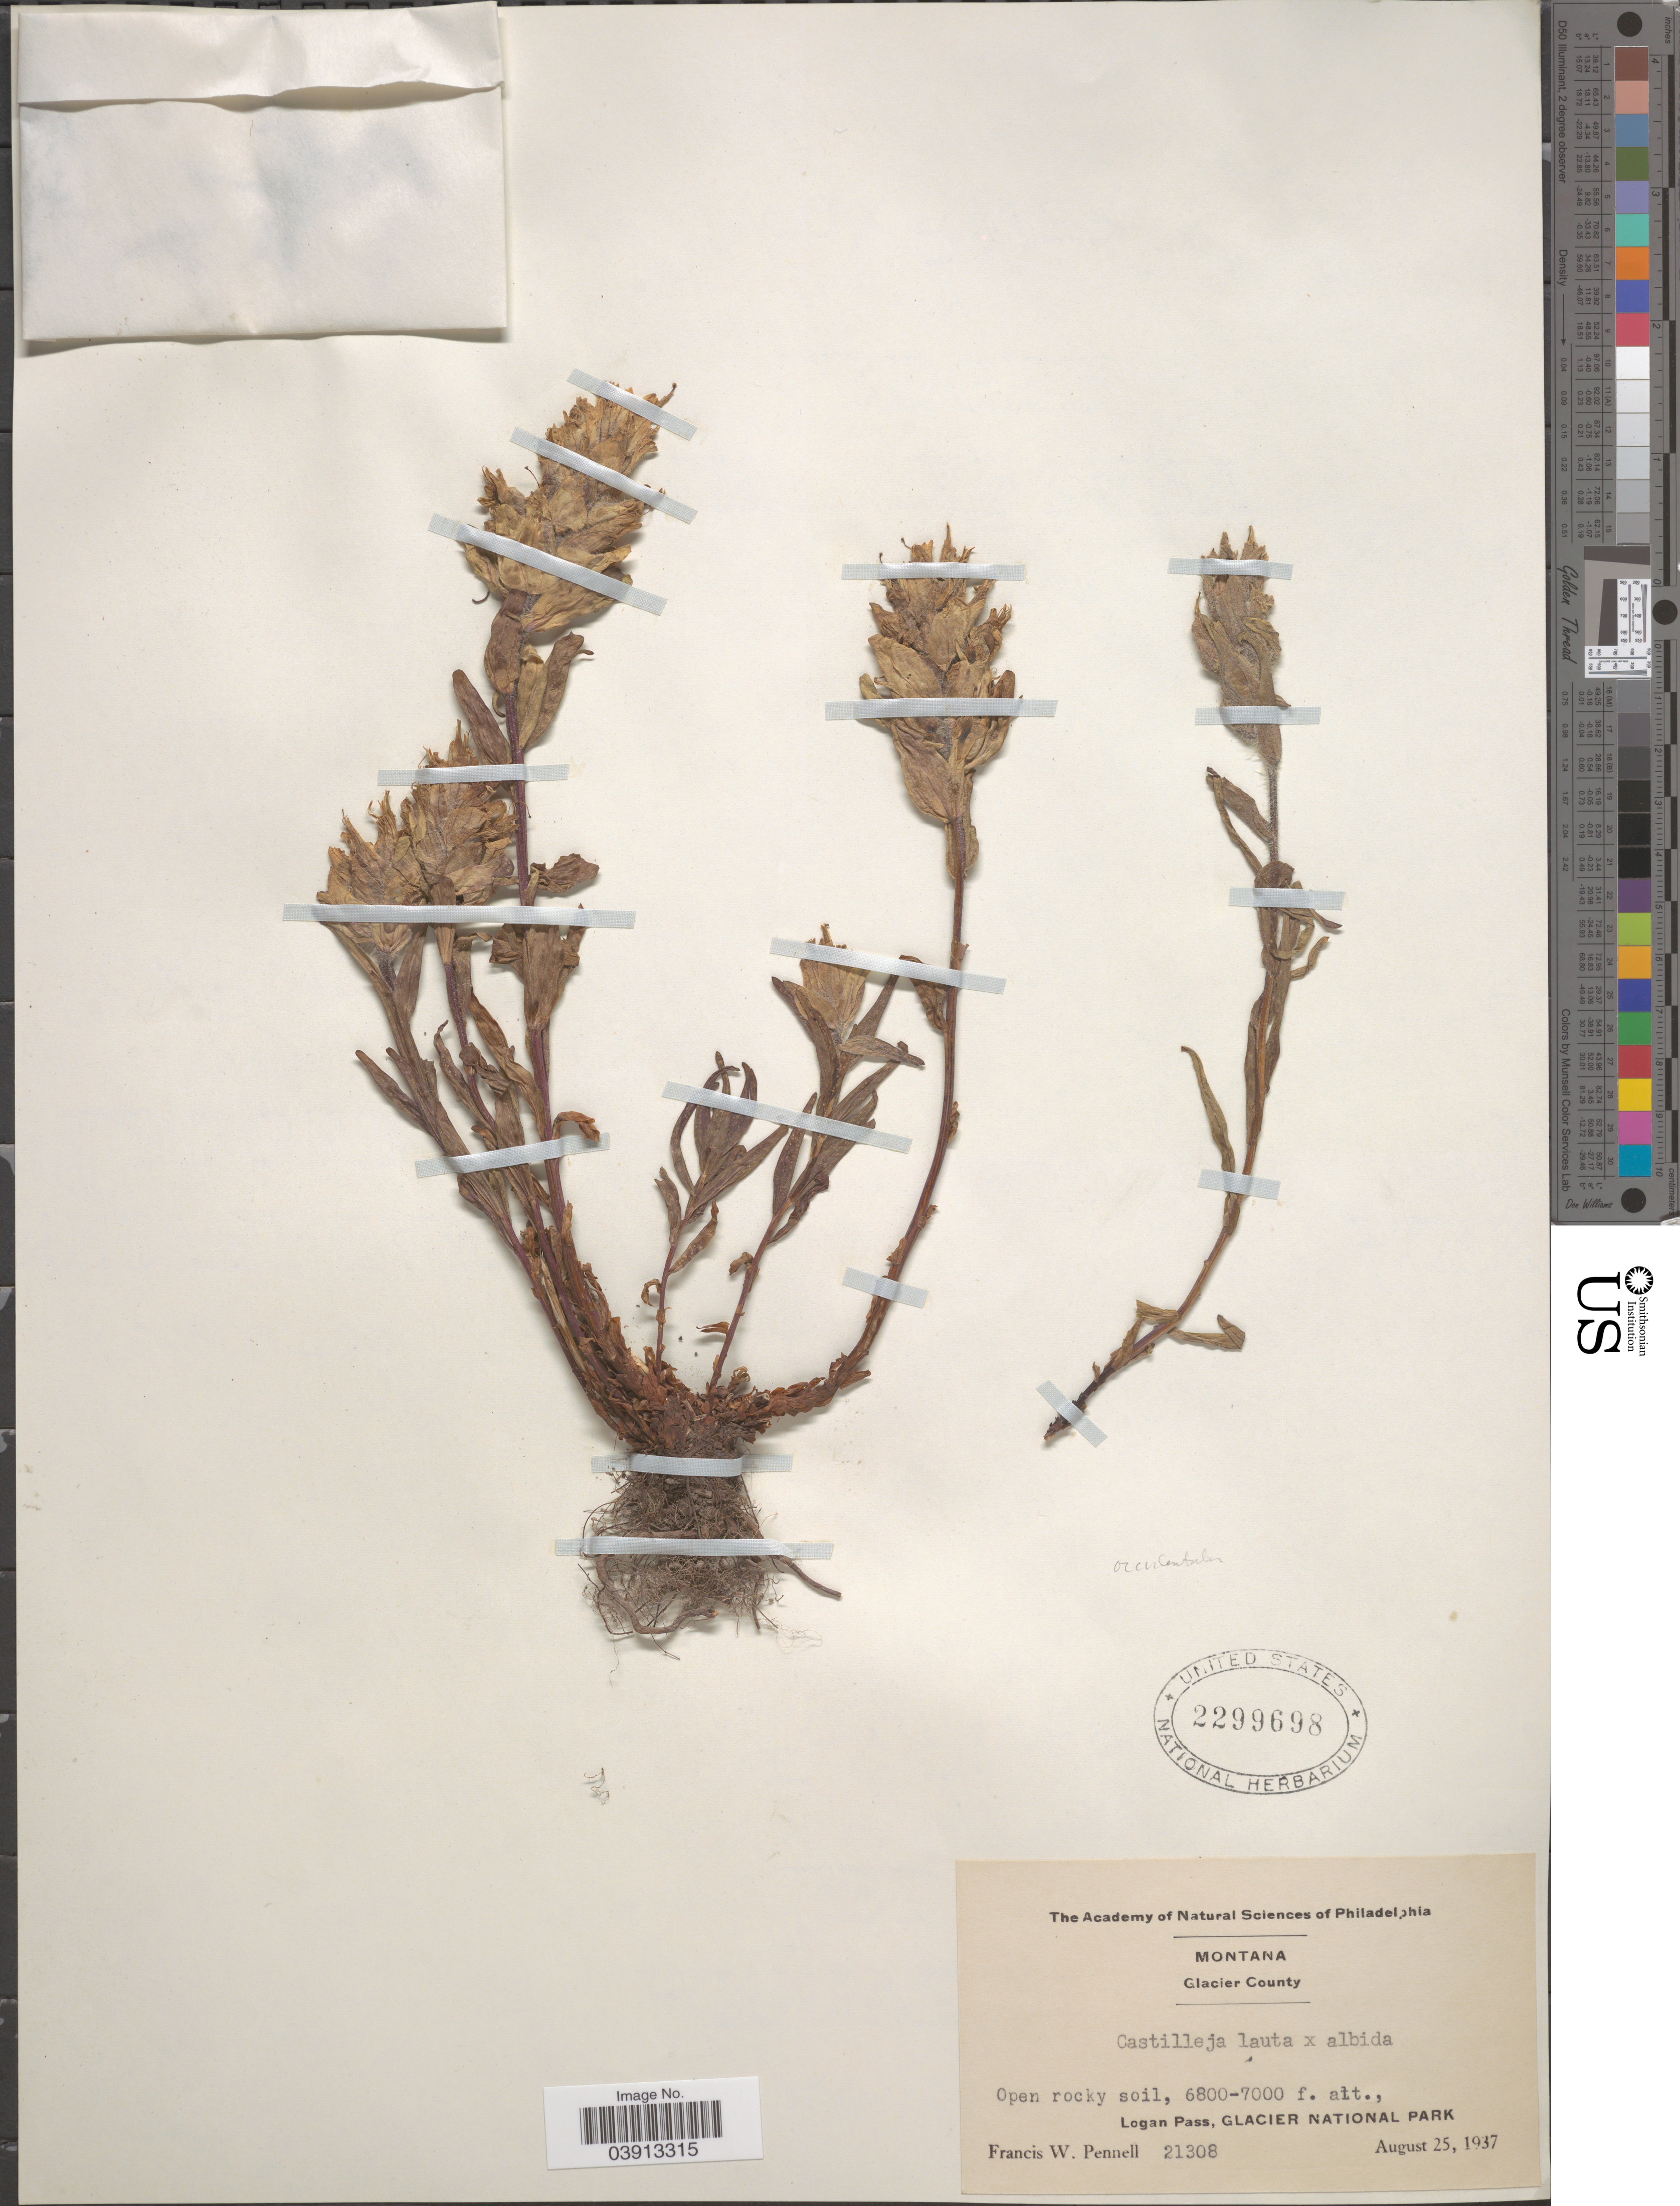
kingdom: Plantae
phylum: Tracheophyta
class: Magnoliopsida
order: Lamiales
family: Orobanchaceae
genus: Castilleja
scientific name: Castilleja occidentalis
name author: Torr.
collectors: F. W. Pennell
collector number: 21308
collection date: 1937-08-25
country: United States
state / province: Montana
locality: Glacier County. Logan Pass, Glacier National Park.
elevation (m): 2073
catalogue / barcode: US 2299698